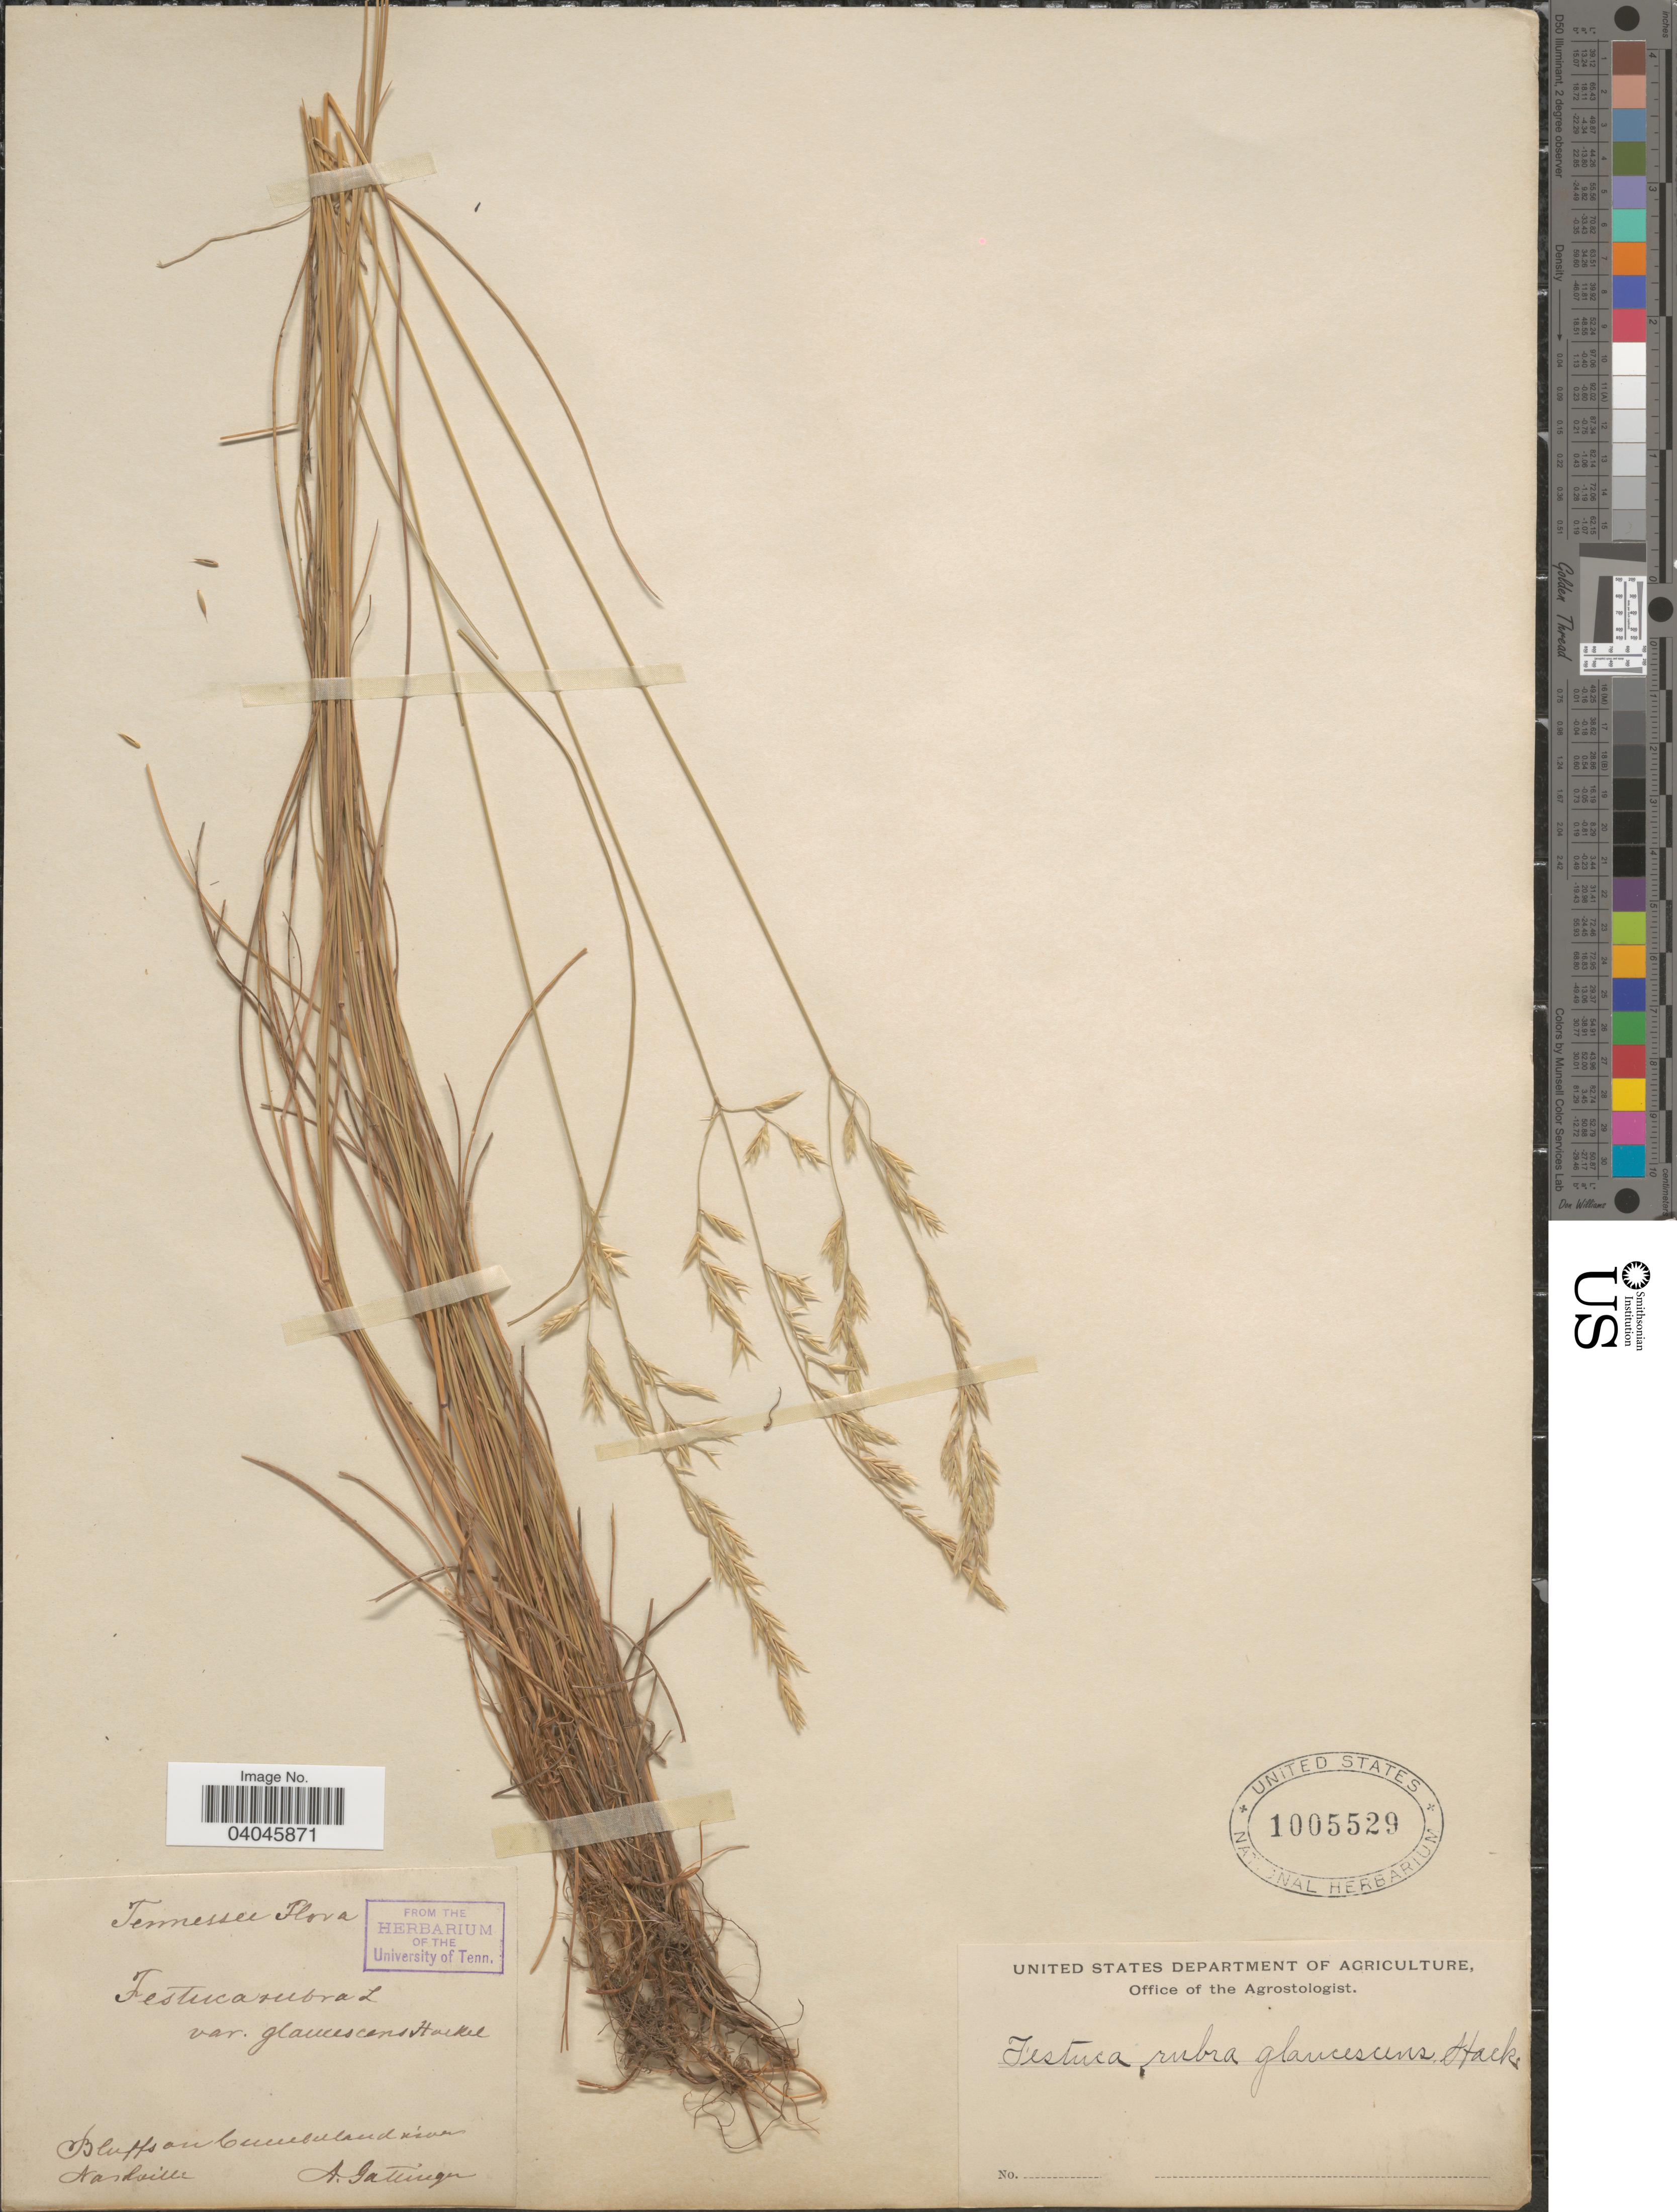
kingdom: Plantae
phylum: Tracheophyta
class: Liliopsida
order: Poales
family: Poaceae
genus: Festuca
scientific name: Festuca rubra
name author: L.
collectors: A. Gattinger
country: United States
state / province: Tennessee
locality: Bluffs on Cumberland near Nashville.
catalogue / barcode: US 1005529